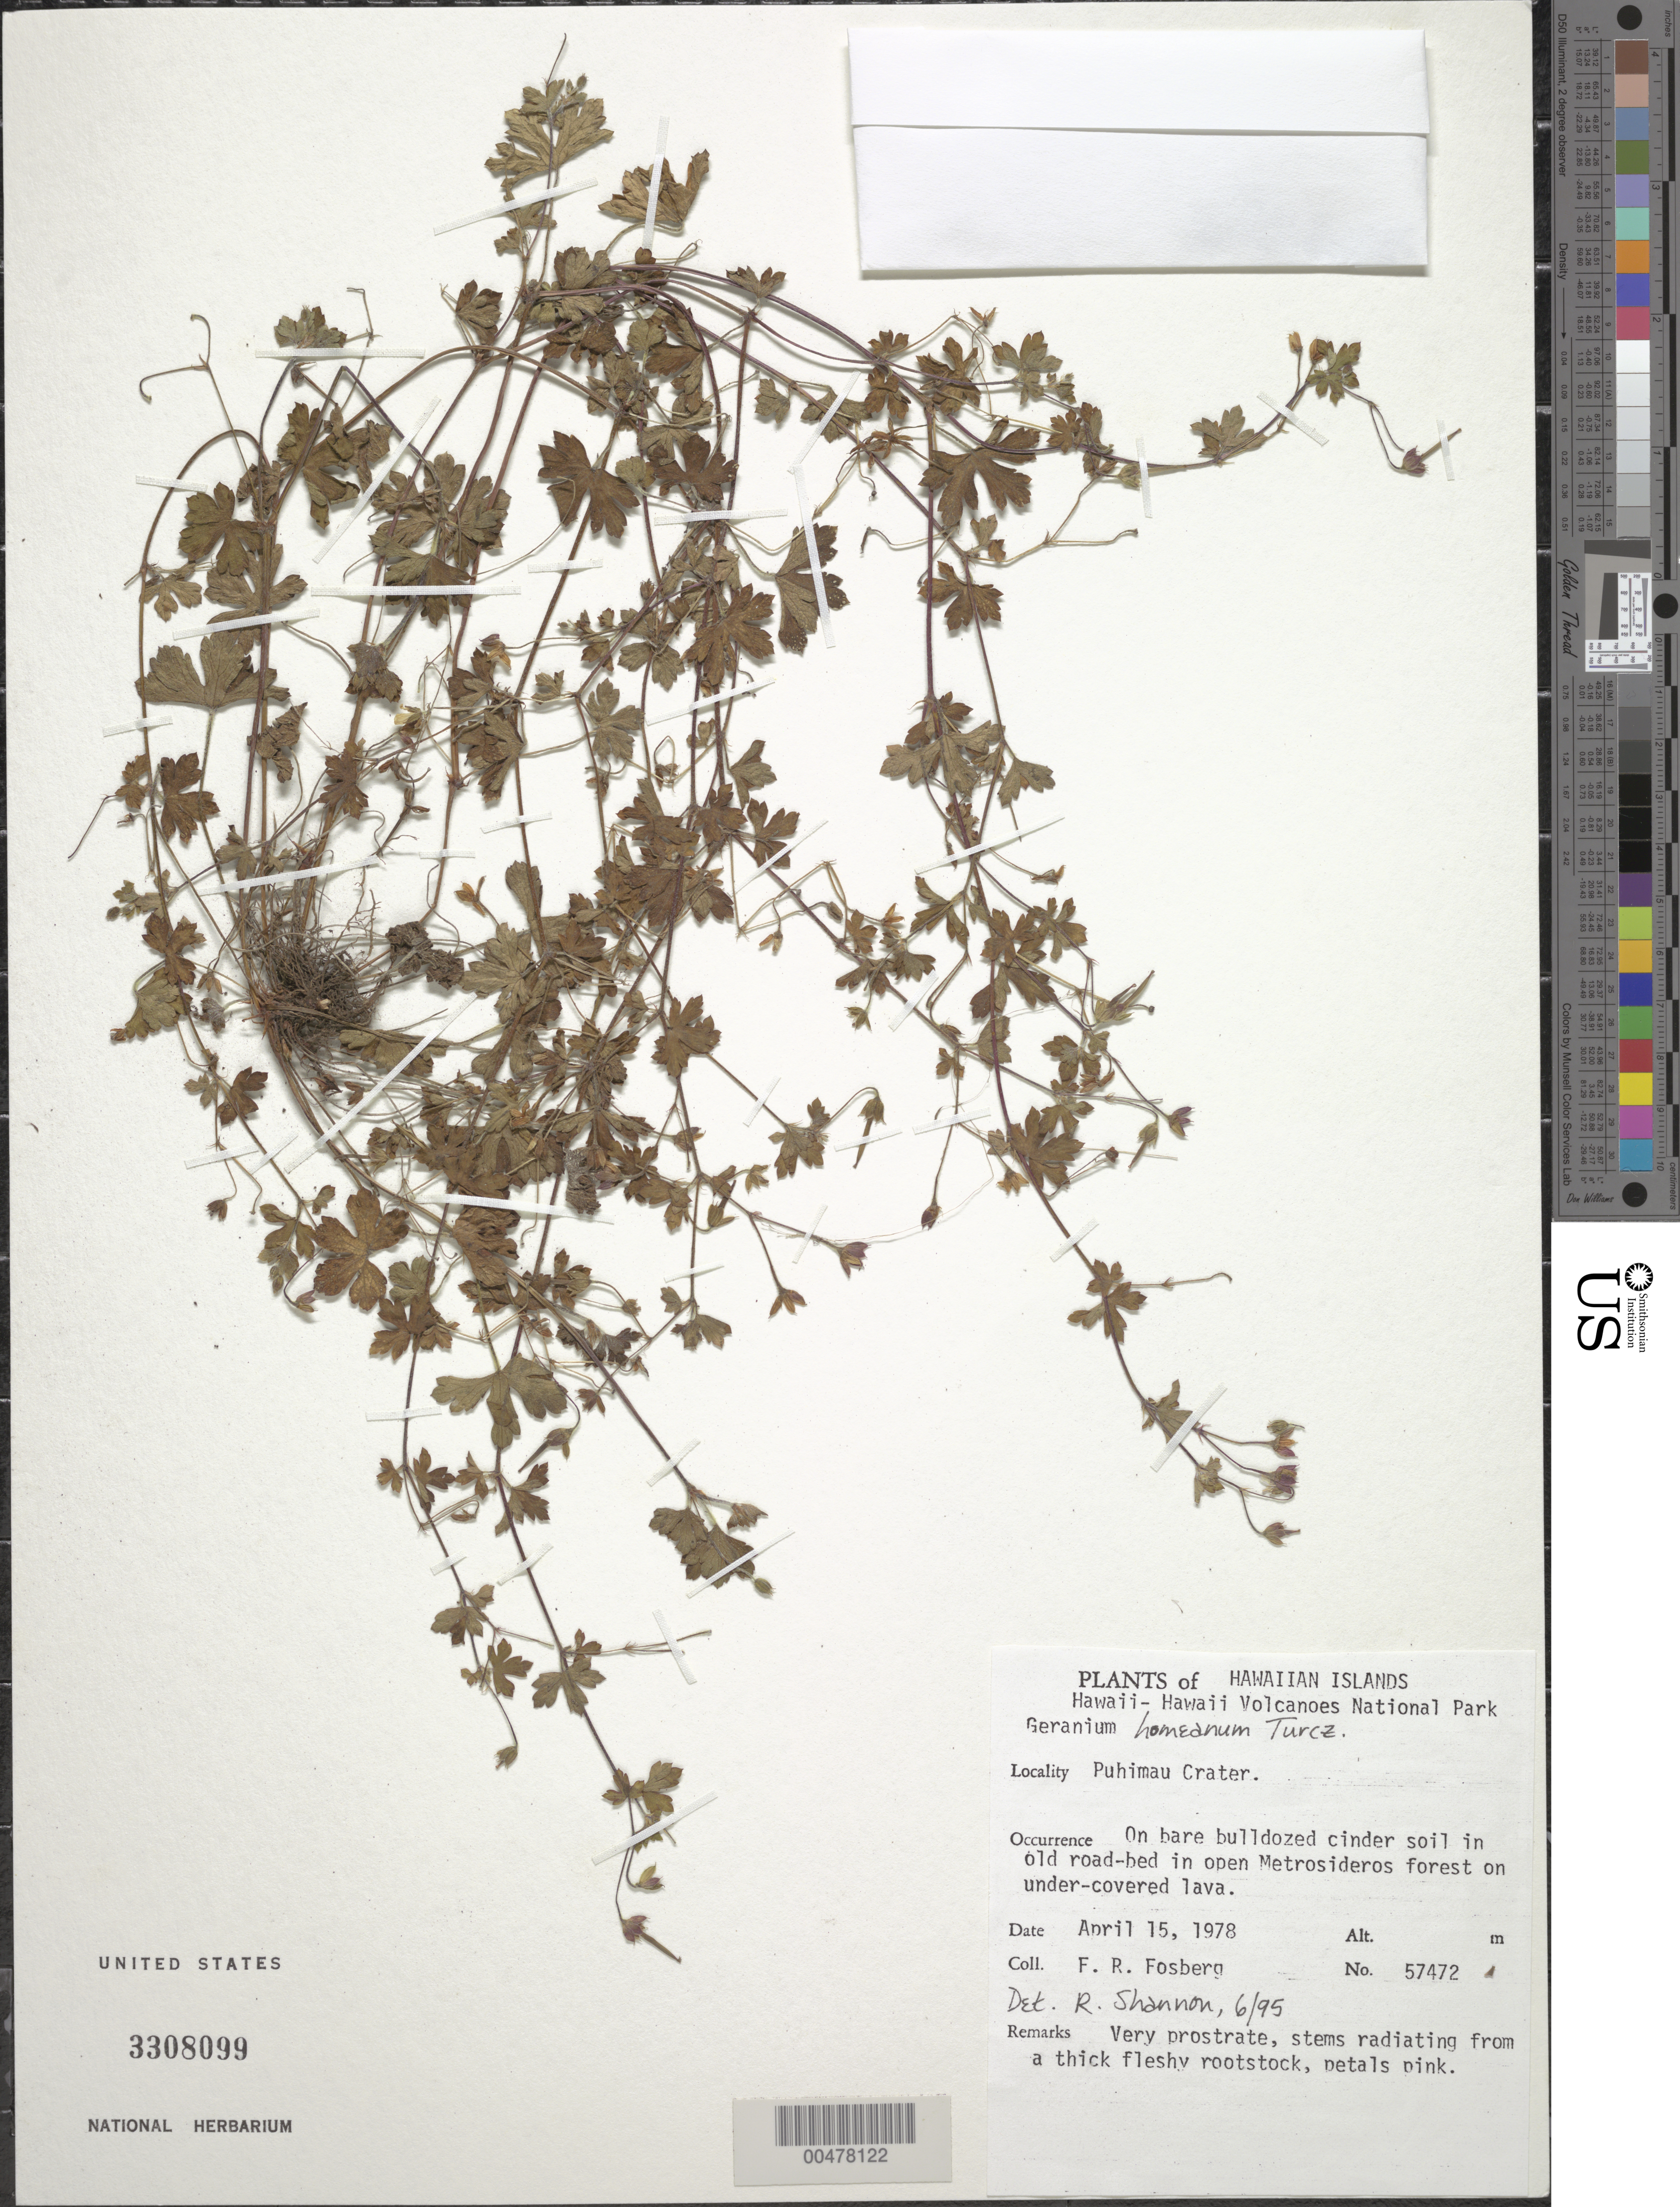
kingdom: Plantae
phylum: Tracheophyta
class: Magnoliopsida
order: Geraniales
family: Geraniaceae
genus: Geranium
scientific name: Geranium homeanum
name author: Turcz.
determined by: Shannon, R. K., (UNITED STATES)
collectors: F. R. Fosberg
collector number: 57472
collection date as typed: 15 Apr 1978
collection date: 1978-04-15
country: United States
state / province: Hawaii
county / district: Hawaii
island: Hawaii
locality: Hawaii Volcanoes Nat Park, Puhimau Crater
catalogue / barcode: US 3308099